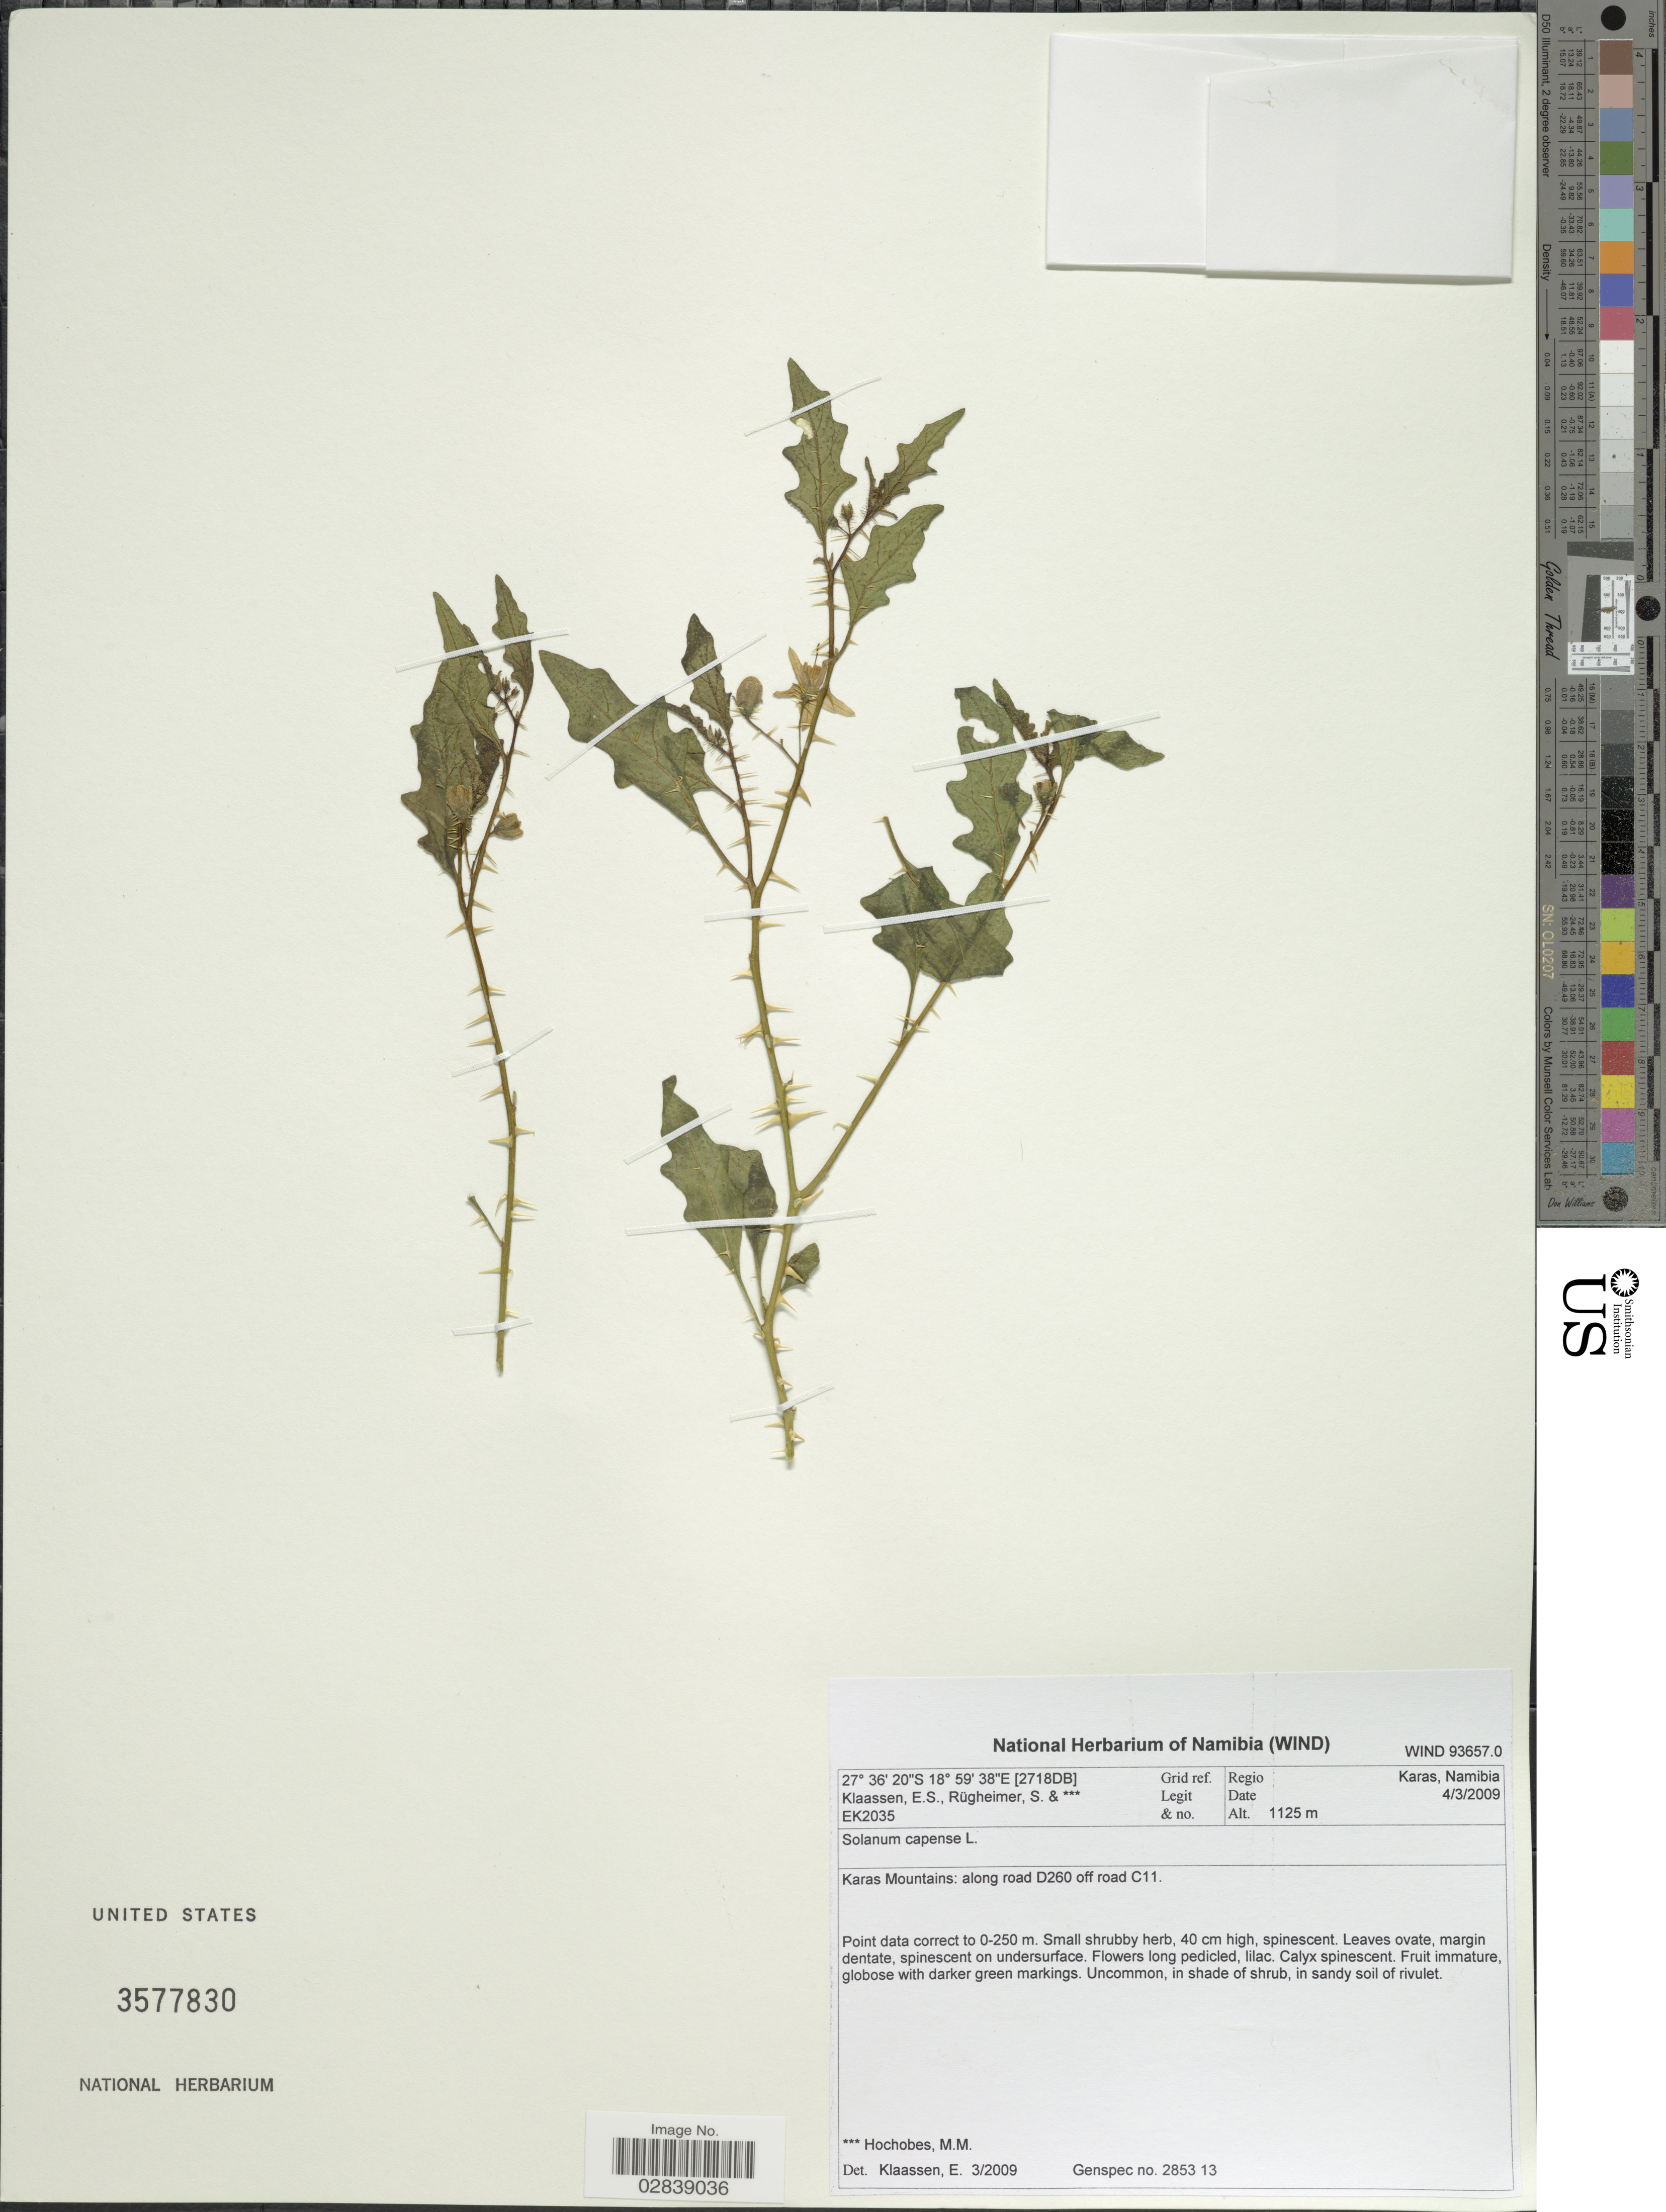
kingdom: Plantae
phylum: Tracheophyta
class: Magnoliopsida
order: Solanales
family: Solanaceae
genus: Solanum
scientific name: Solanum capense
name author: L.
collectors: E. S. Klaassen, S. Rugheimer & M. Hochobes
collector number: EK2035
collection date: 2009-03-04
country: Namibia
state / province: Karas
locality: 2718DB Grid ref., Regio Karas. Karas Mountains: along road D260 off road C11.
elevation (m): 1125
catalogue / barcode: US 3577830